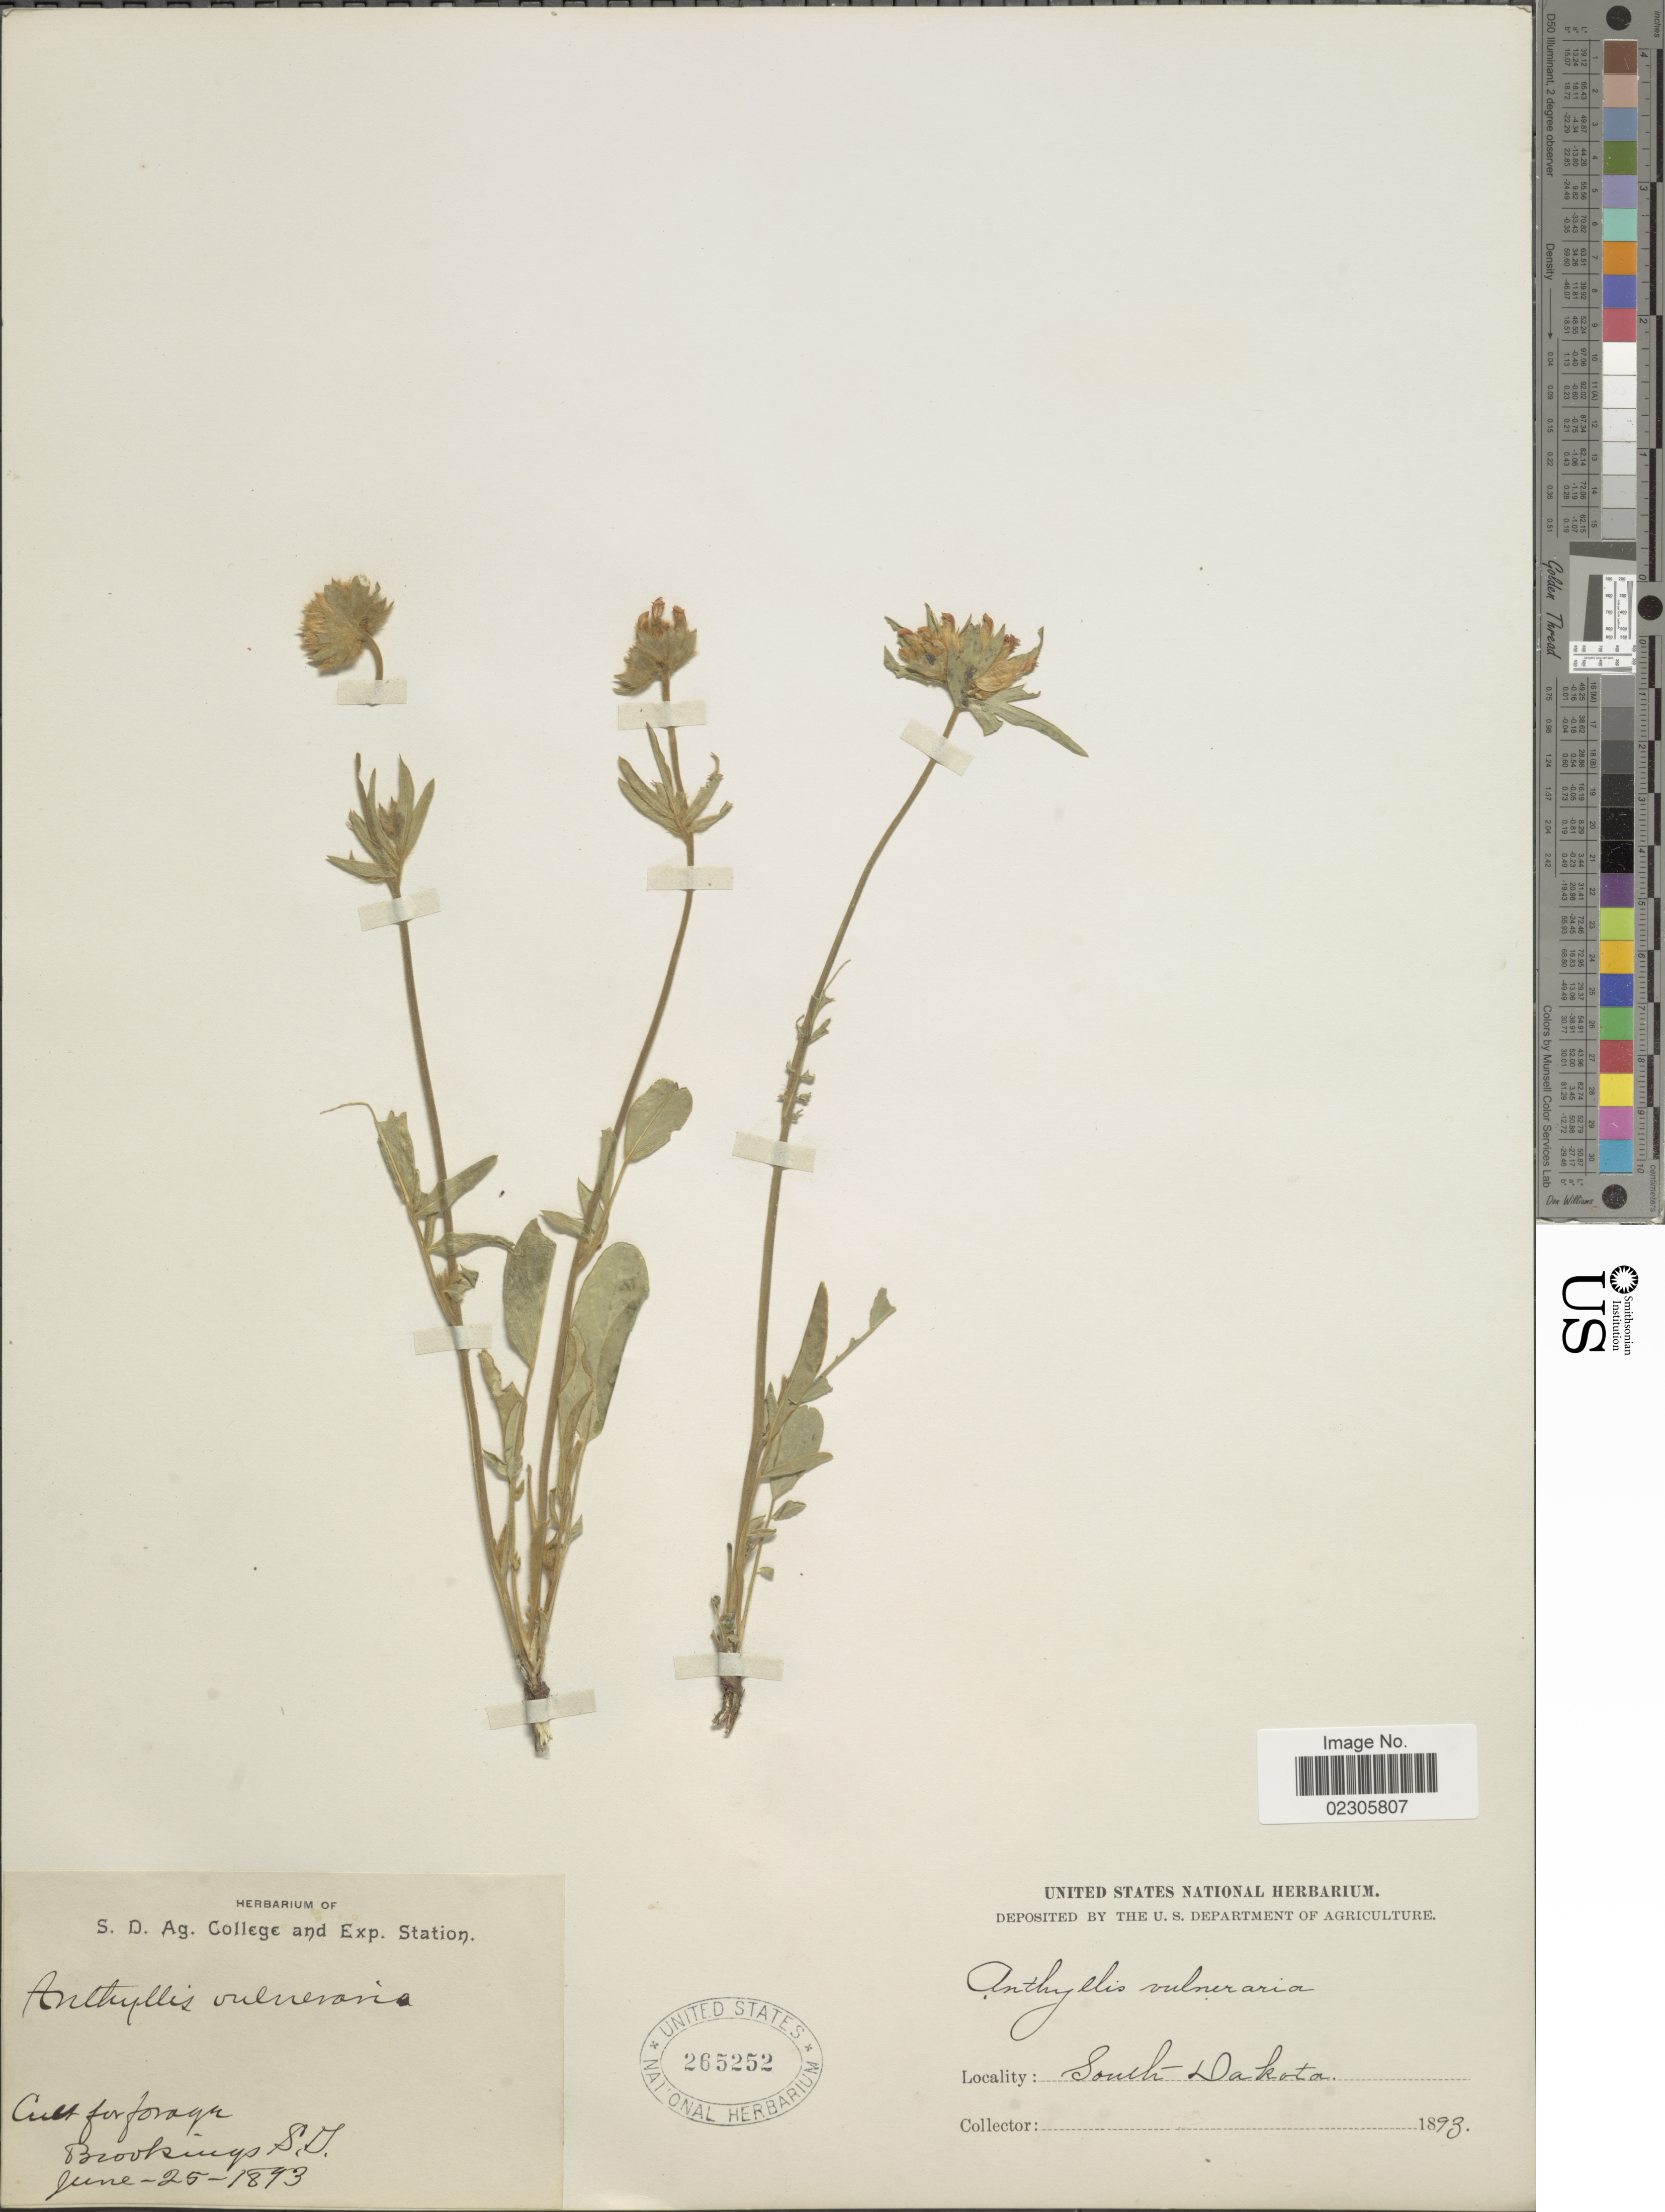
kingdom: Plantae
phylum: Tracheophyta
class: Magnoliopsida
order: Fabales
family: Fabaceae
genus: Anthyllis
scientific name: Anthyllis vulneraria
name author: L.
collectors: ex herb. S. D. Ag. College and ex. Station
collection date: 1893-06-25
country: United States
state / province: South Dakota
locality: Brookings S.J. [unsure placement]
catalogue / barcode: US 265252